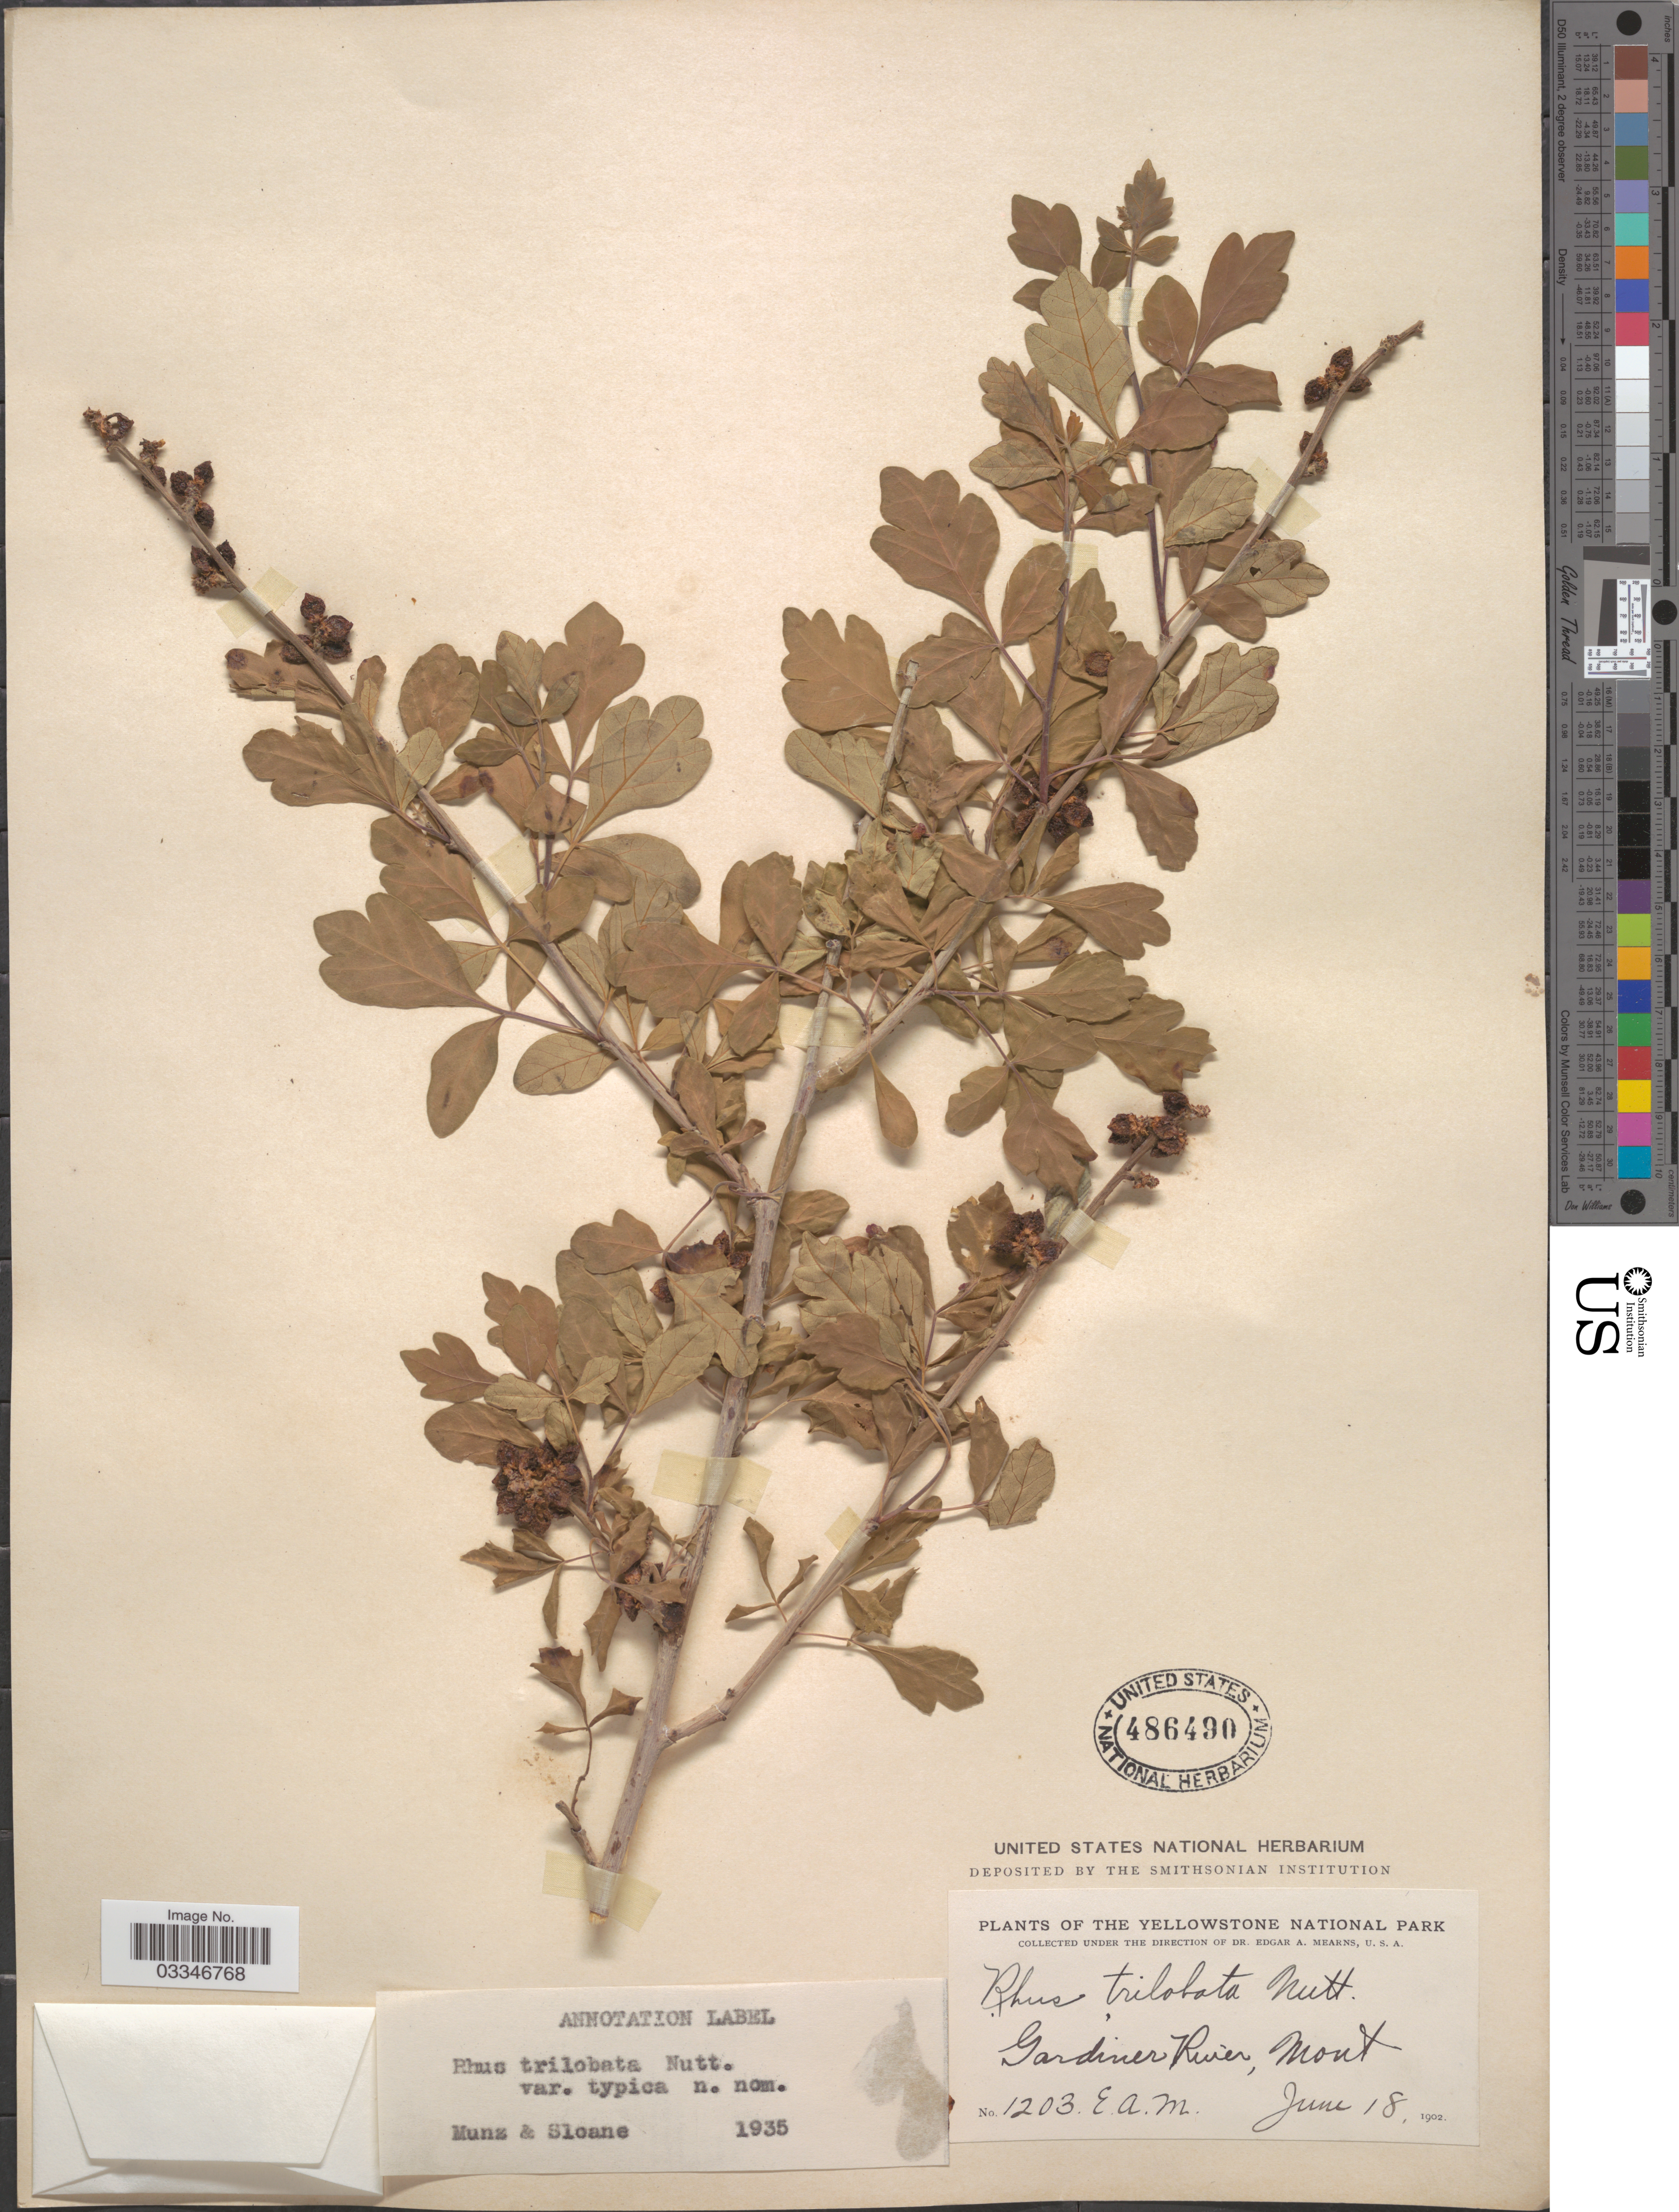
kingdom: Plantae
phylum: Tracheophyta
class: Magnoliopsida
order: Sapindales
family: Anacardiaceae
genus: Rhus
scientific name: Rhus trilobata var. typica Munz & Sloane ined.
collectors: E. A. Mearns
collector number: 1203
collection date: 1902-06-18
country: United States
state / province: Montana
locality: The Yellowstone National Park. Gardiner River.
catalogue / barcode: US 486490